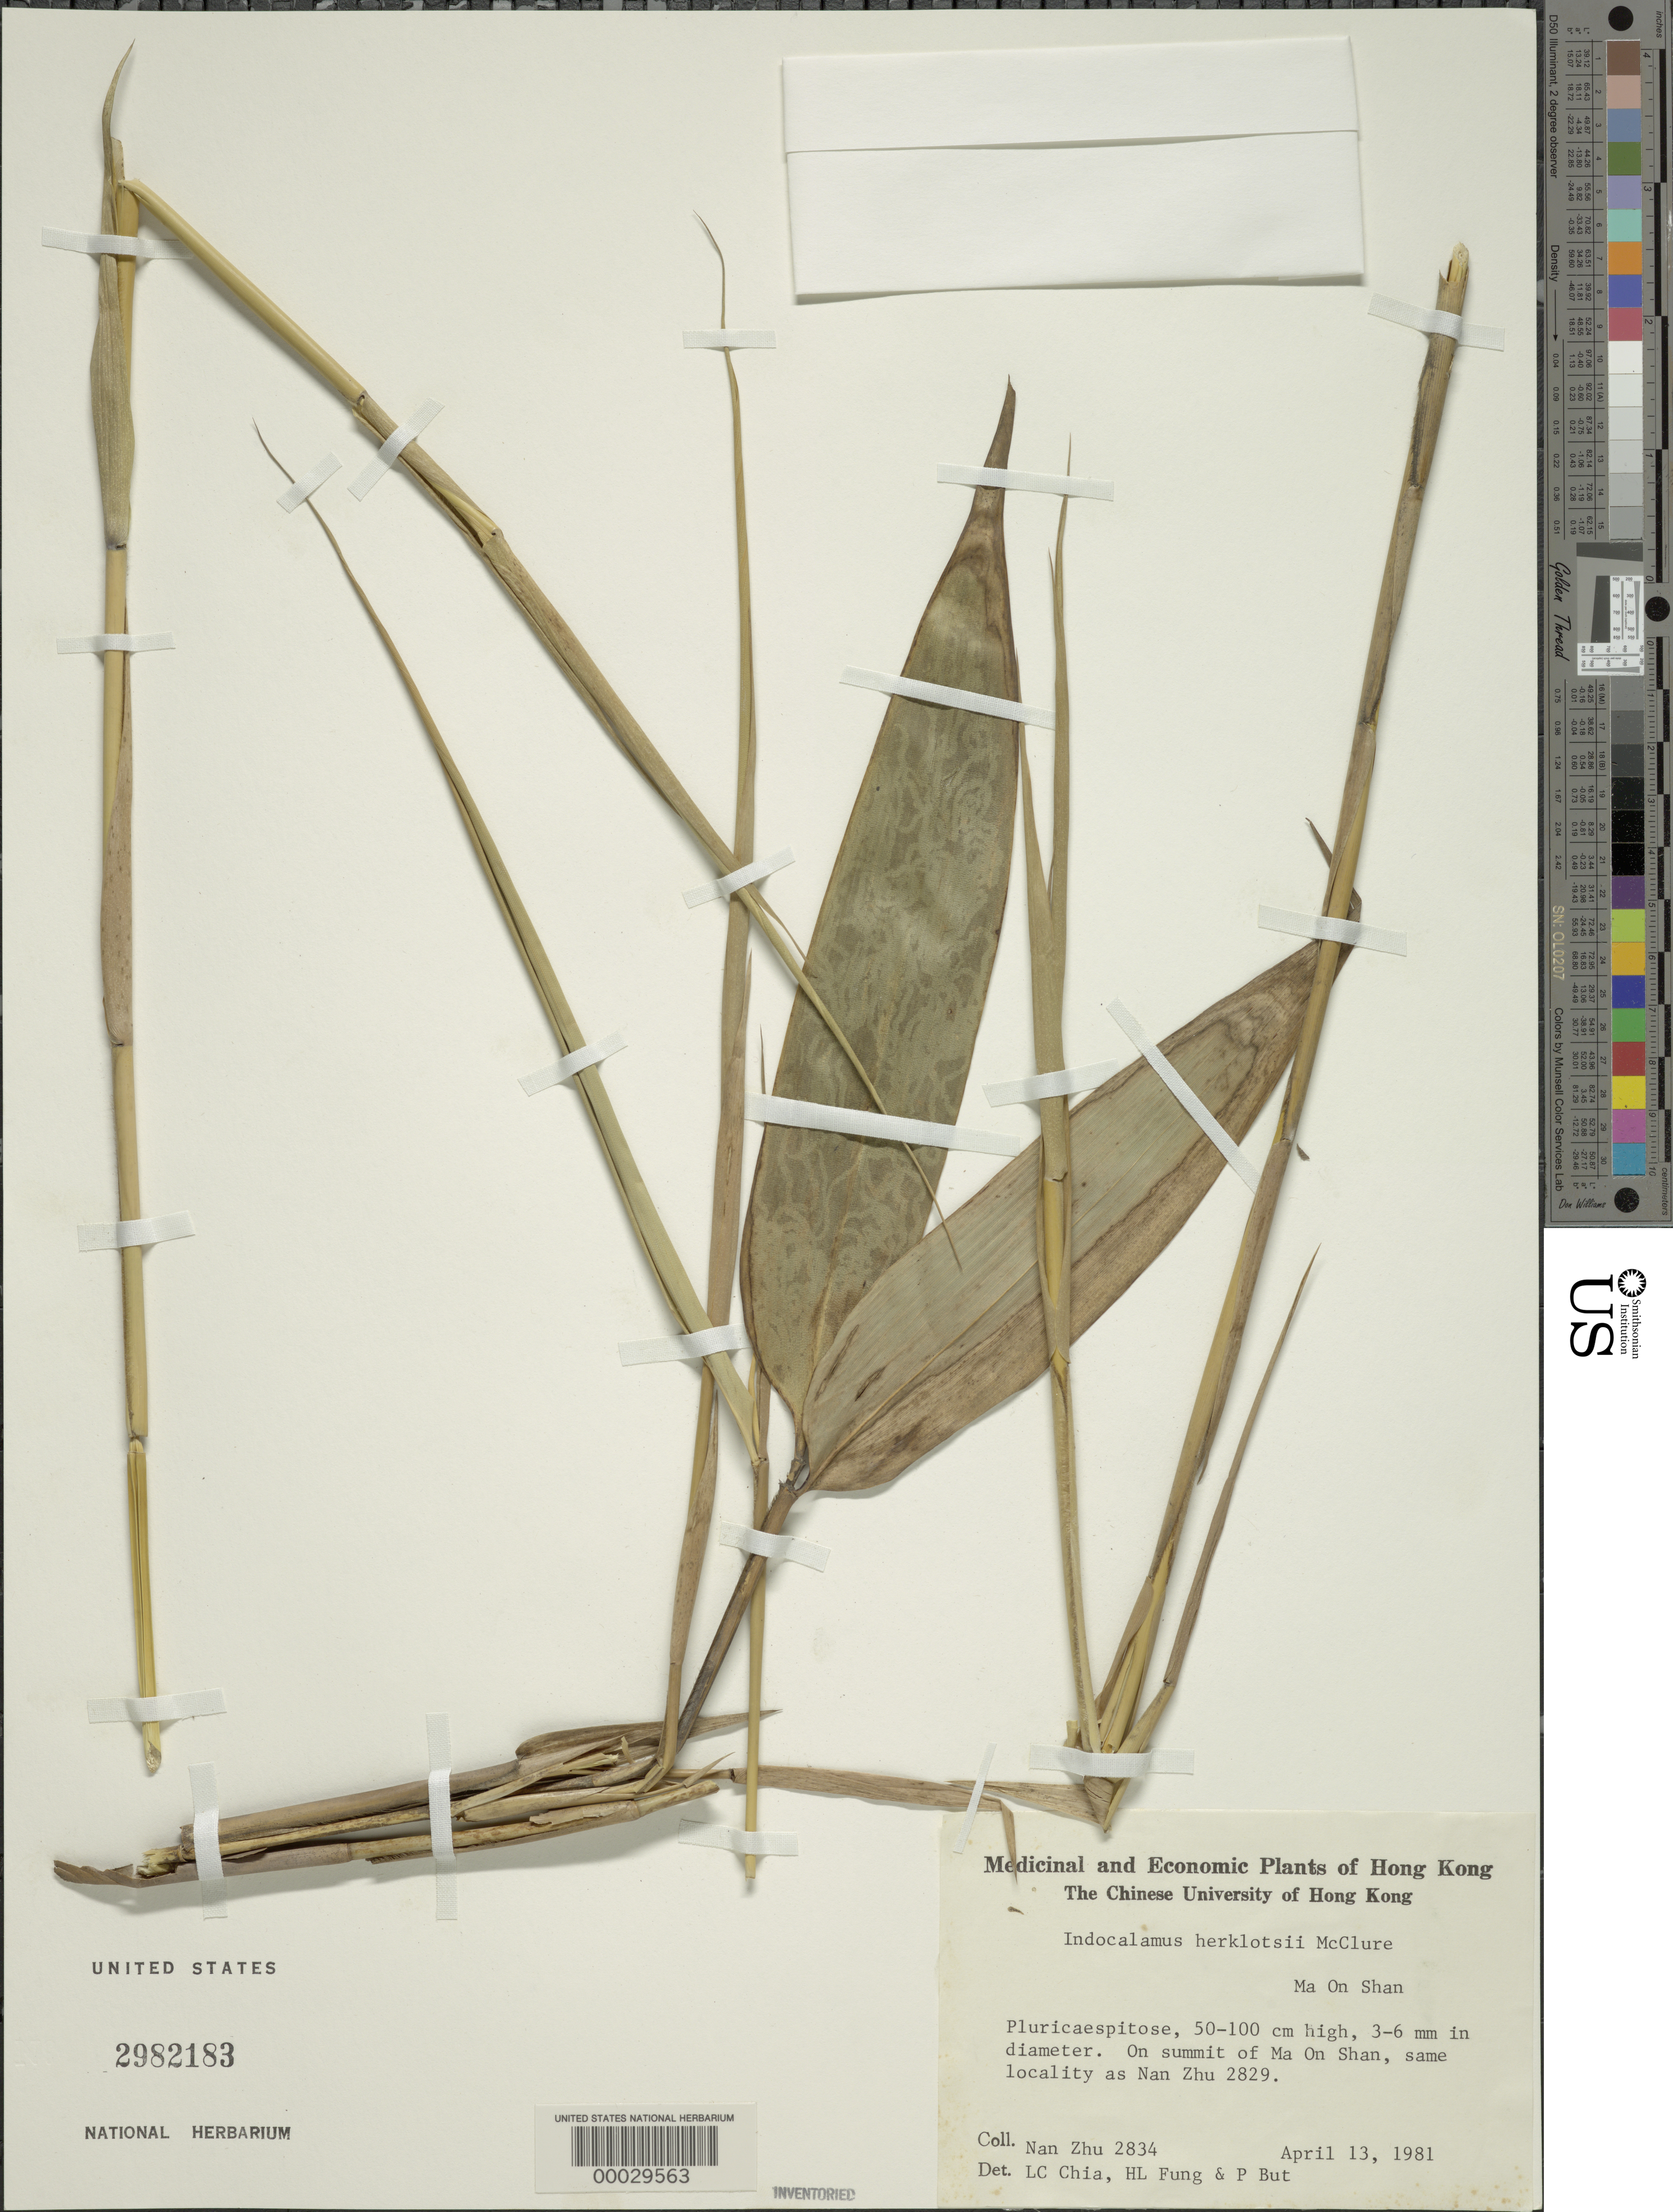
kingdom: Plantae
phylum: Tracheophyta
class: Liliopsida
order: Poales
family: Poaceae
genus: Indocalamus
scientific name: Indocalamus herklotsii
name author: McClure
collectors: N. Zhu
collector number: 2834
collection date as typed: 13 Apr 1981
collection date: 1981-04-13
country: China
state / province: Hong Kong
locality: Ma on shan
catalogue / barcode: US 2982183